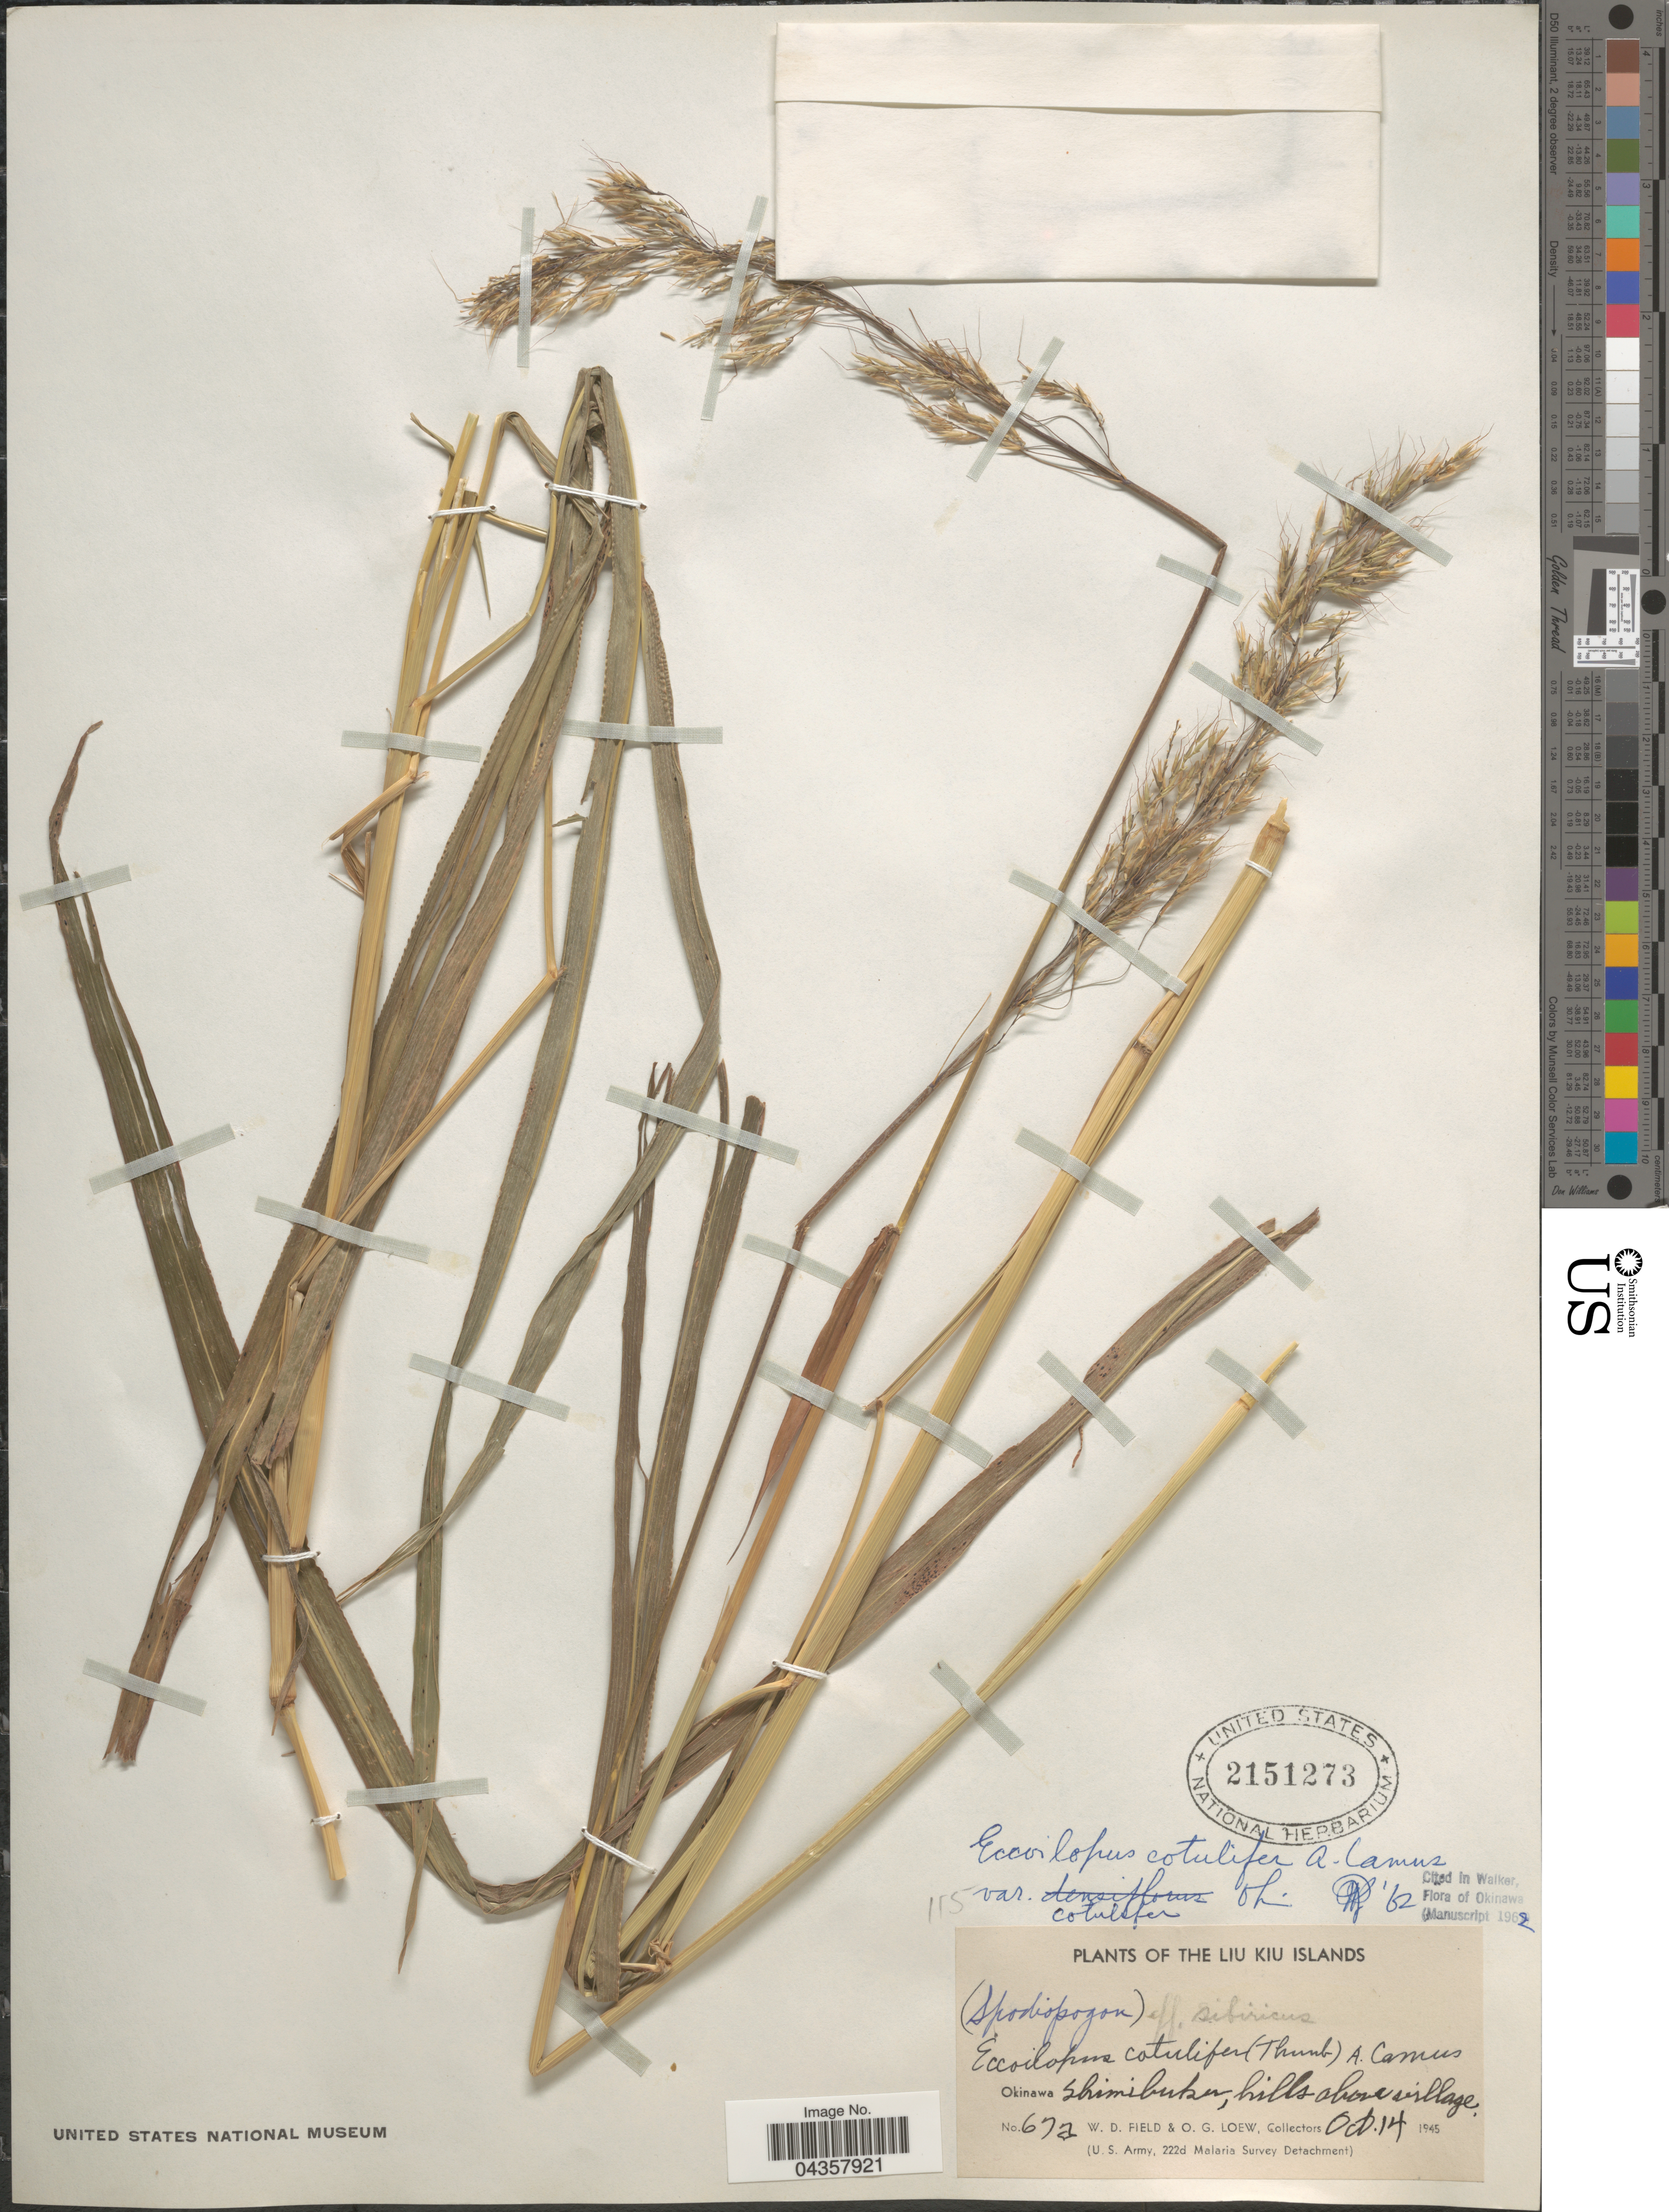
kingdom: Plantae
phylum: Tracheophyta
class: Liliopsida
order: Poales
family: Poaceae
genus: Spodiopogon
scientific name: Spodiopogon cotulifer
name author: (Thunb.) Hack.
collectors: W. D. Field & O. G. Loew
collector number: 673*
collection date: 1945-10-14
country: Japan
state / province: Okinawa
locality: The Liu Kiu Islands. Shimibuku, hills above village. (U.S. Army, 222d Malaria Survey Detachment).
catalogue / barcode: US 2151273